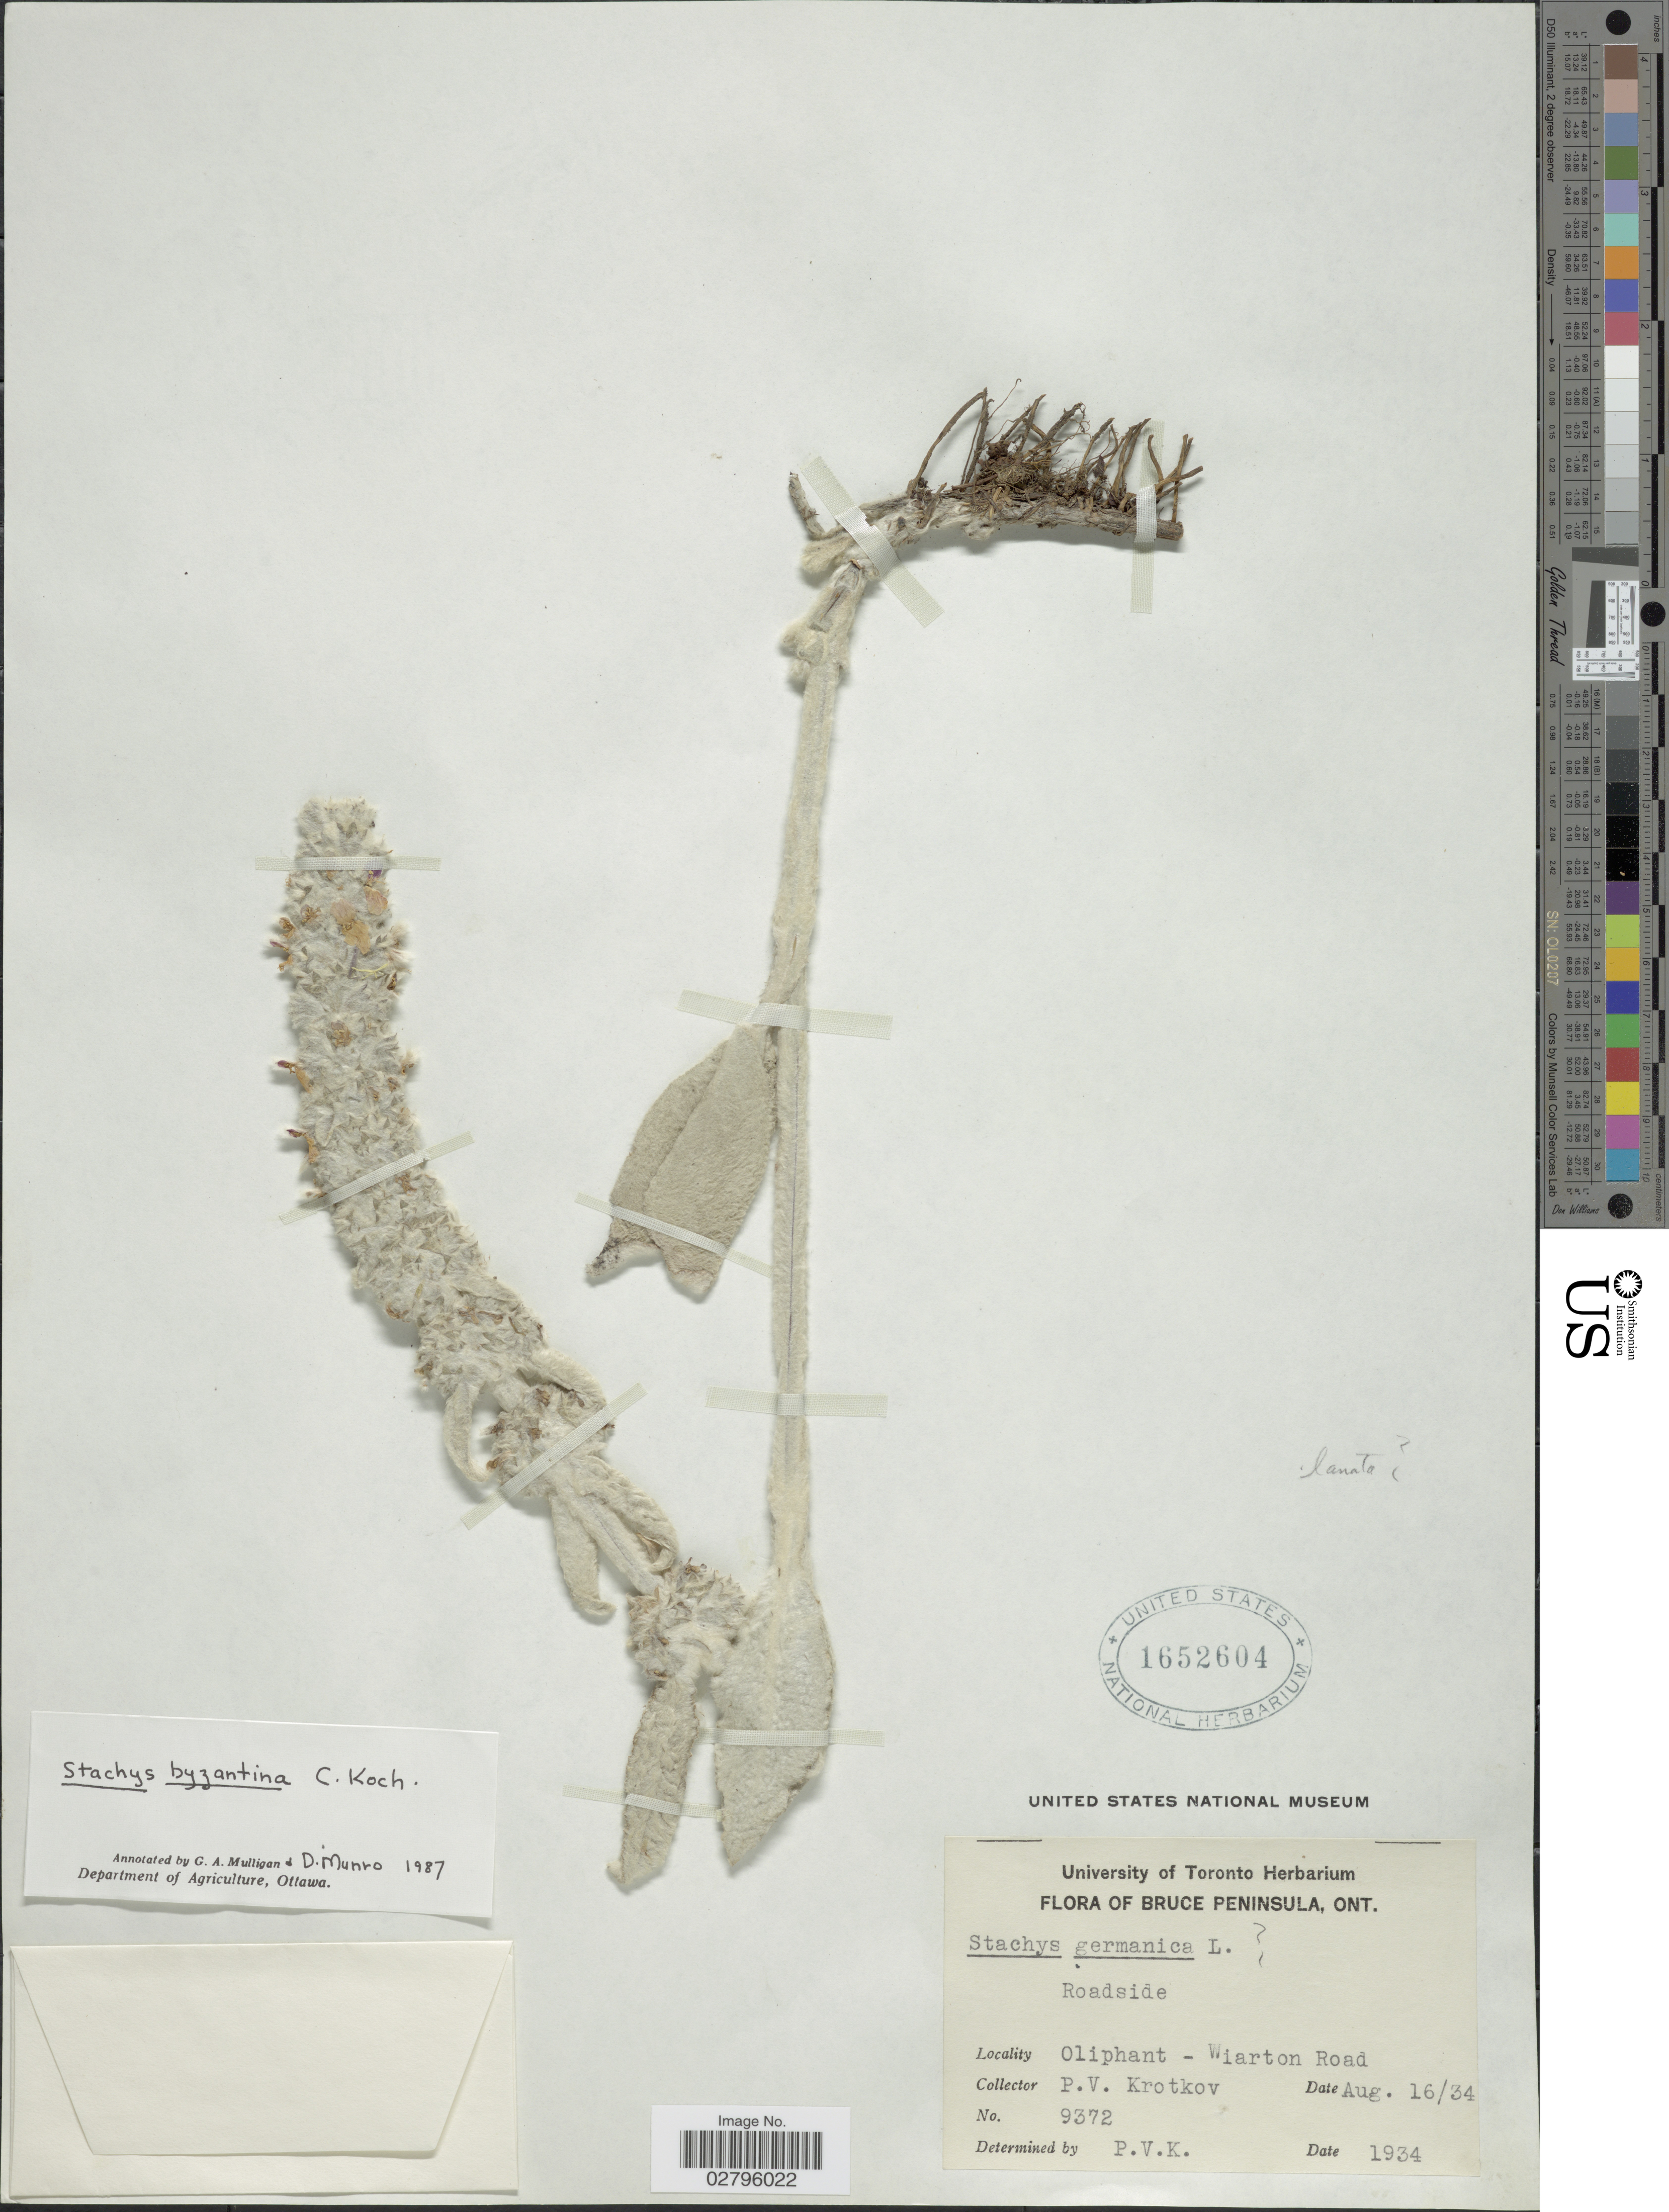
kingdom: Plantae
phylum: Tracheophyta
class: Magnoliopsida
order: Lamiales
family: Lamiaceae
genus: Stachys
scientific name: Stachys byzantina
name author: K. Koch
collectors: P. V. Krotkov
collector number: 9372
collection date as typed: Transcribed d/m/y: 16/8/34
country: Canada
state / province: Ontario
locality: Bruce Peninsula, Oliphant - Wiarton Road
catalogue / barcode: US 1652604